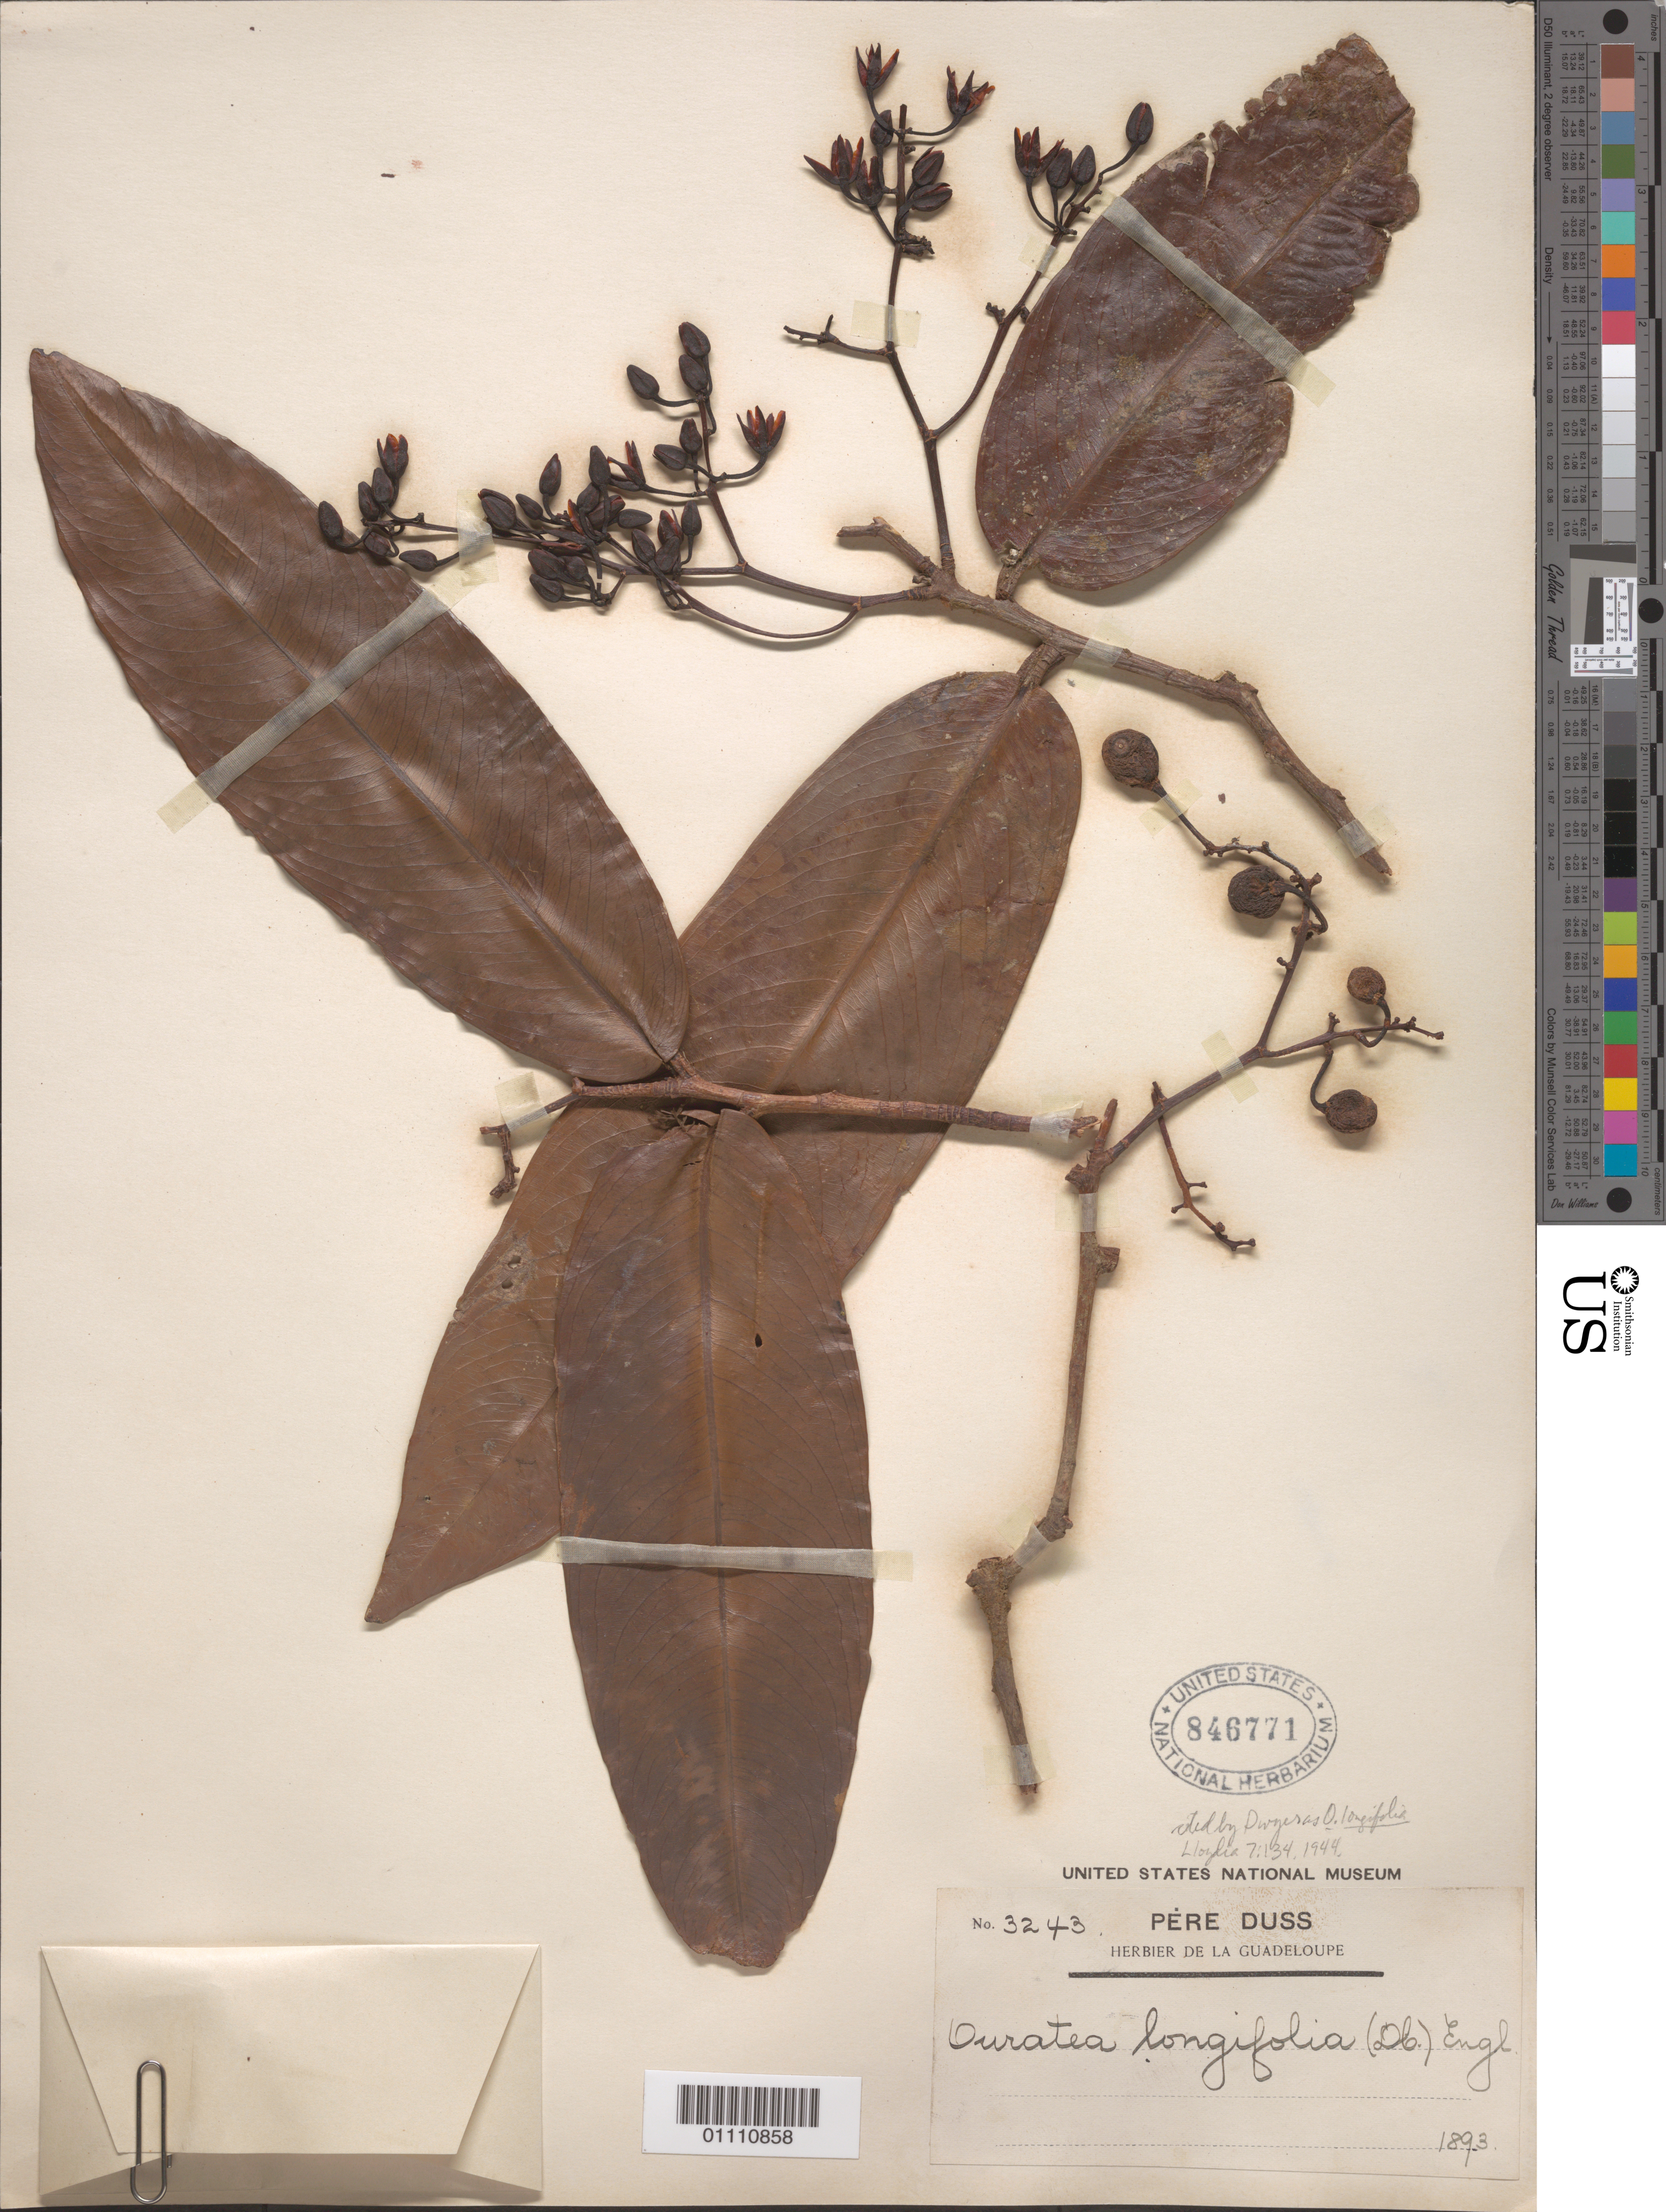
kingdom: Plantae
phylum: Tracheophyta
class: Magnoliopsida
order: Malpighiales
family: Ochnaceae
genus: Ouratea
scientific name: Ouratea longifolia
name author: (Lam.) Engl.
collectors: Père Duss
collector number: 3243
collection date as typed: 1893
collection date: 1893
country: Guadeloupe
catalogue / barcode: US 846771